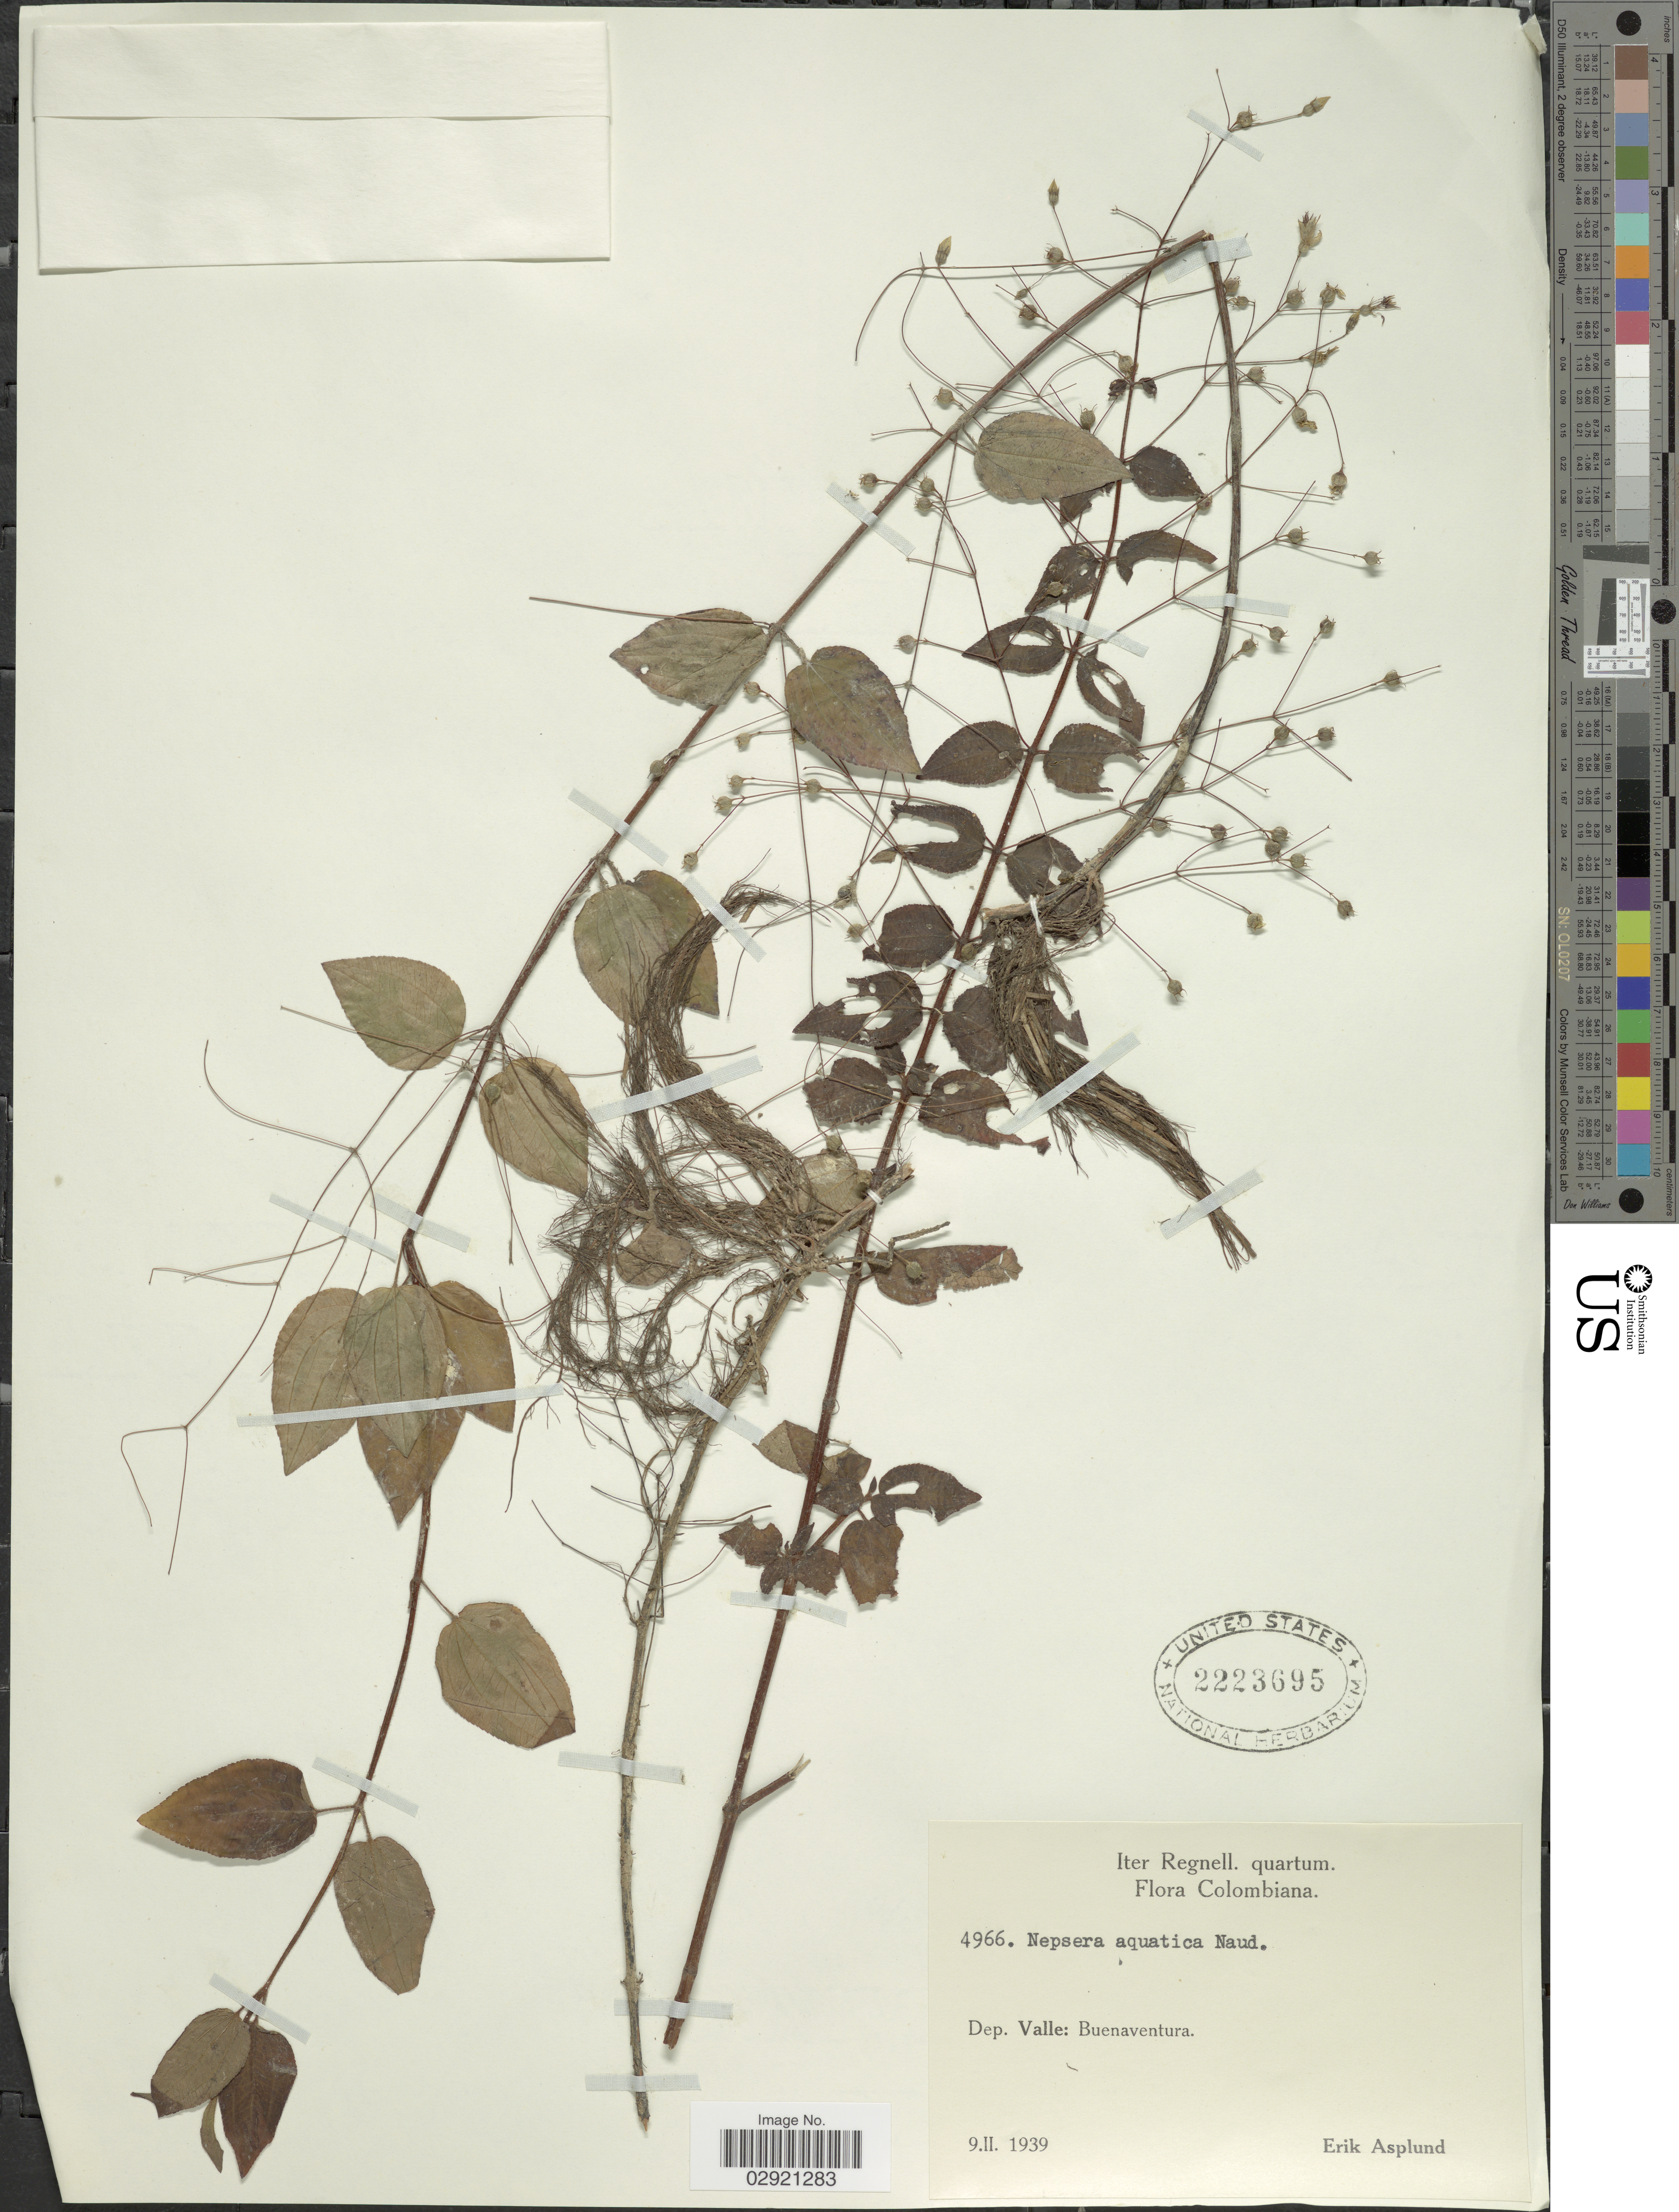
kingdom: Plantae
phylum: Tracheophyta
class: Magnoliopsida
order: Myrtales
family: Melastomataceae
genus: Nepsera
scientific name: Nepsera aquatica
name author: (Aubl.) Naudin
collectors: E. Asplund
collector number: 4966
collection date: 1939-02-09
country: Colombia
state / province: Valle del Cauca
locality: Dep. Valle: Buenaventura.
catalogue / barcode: US 2223695